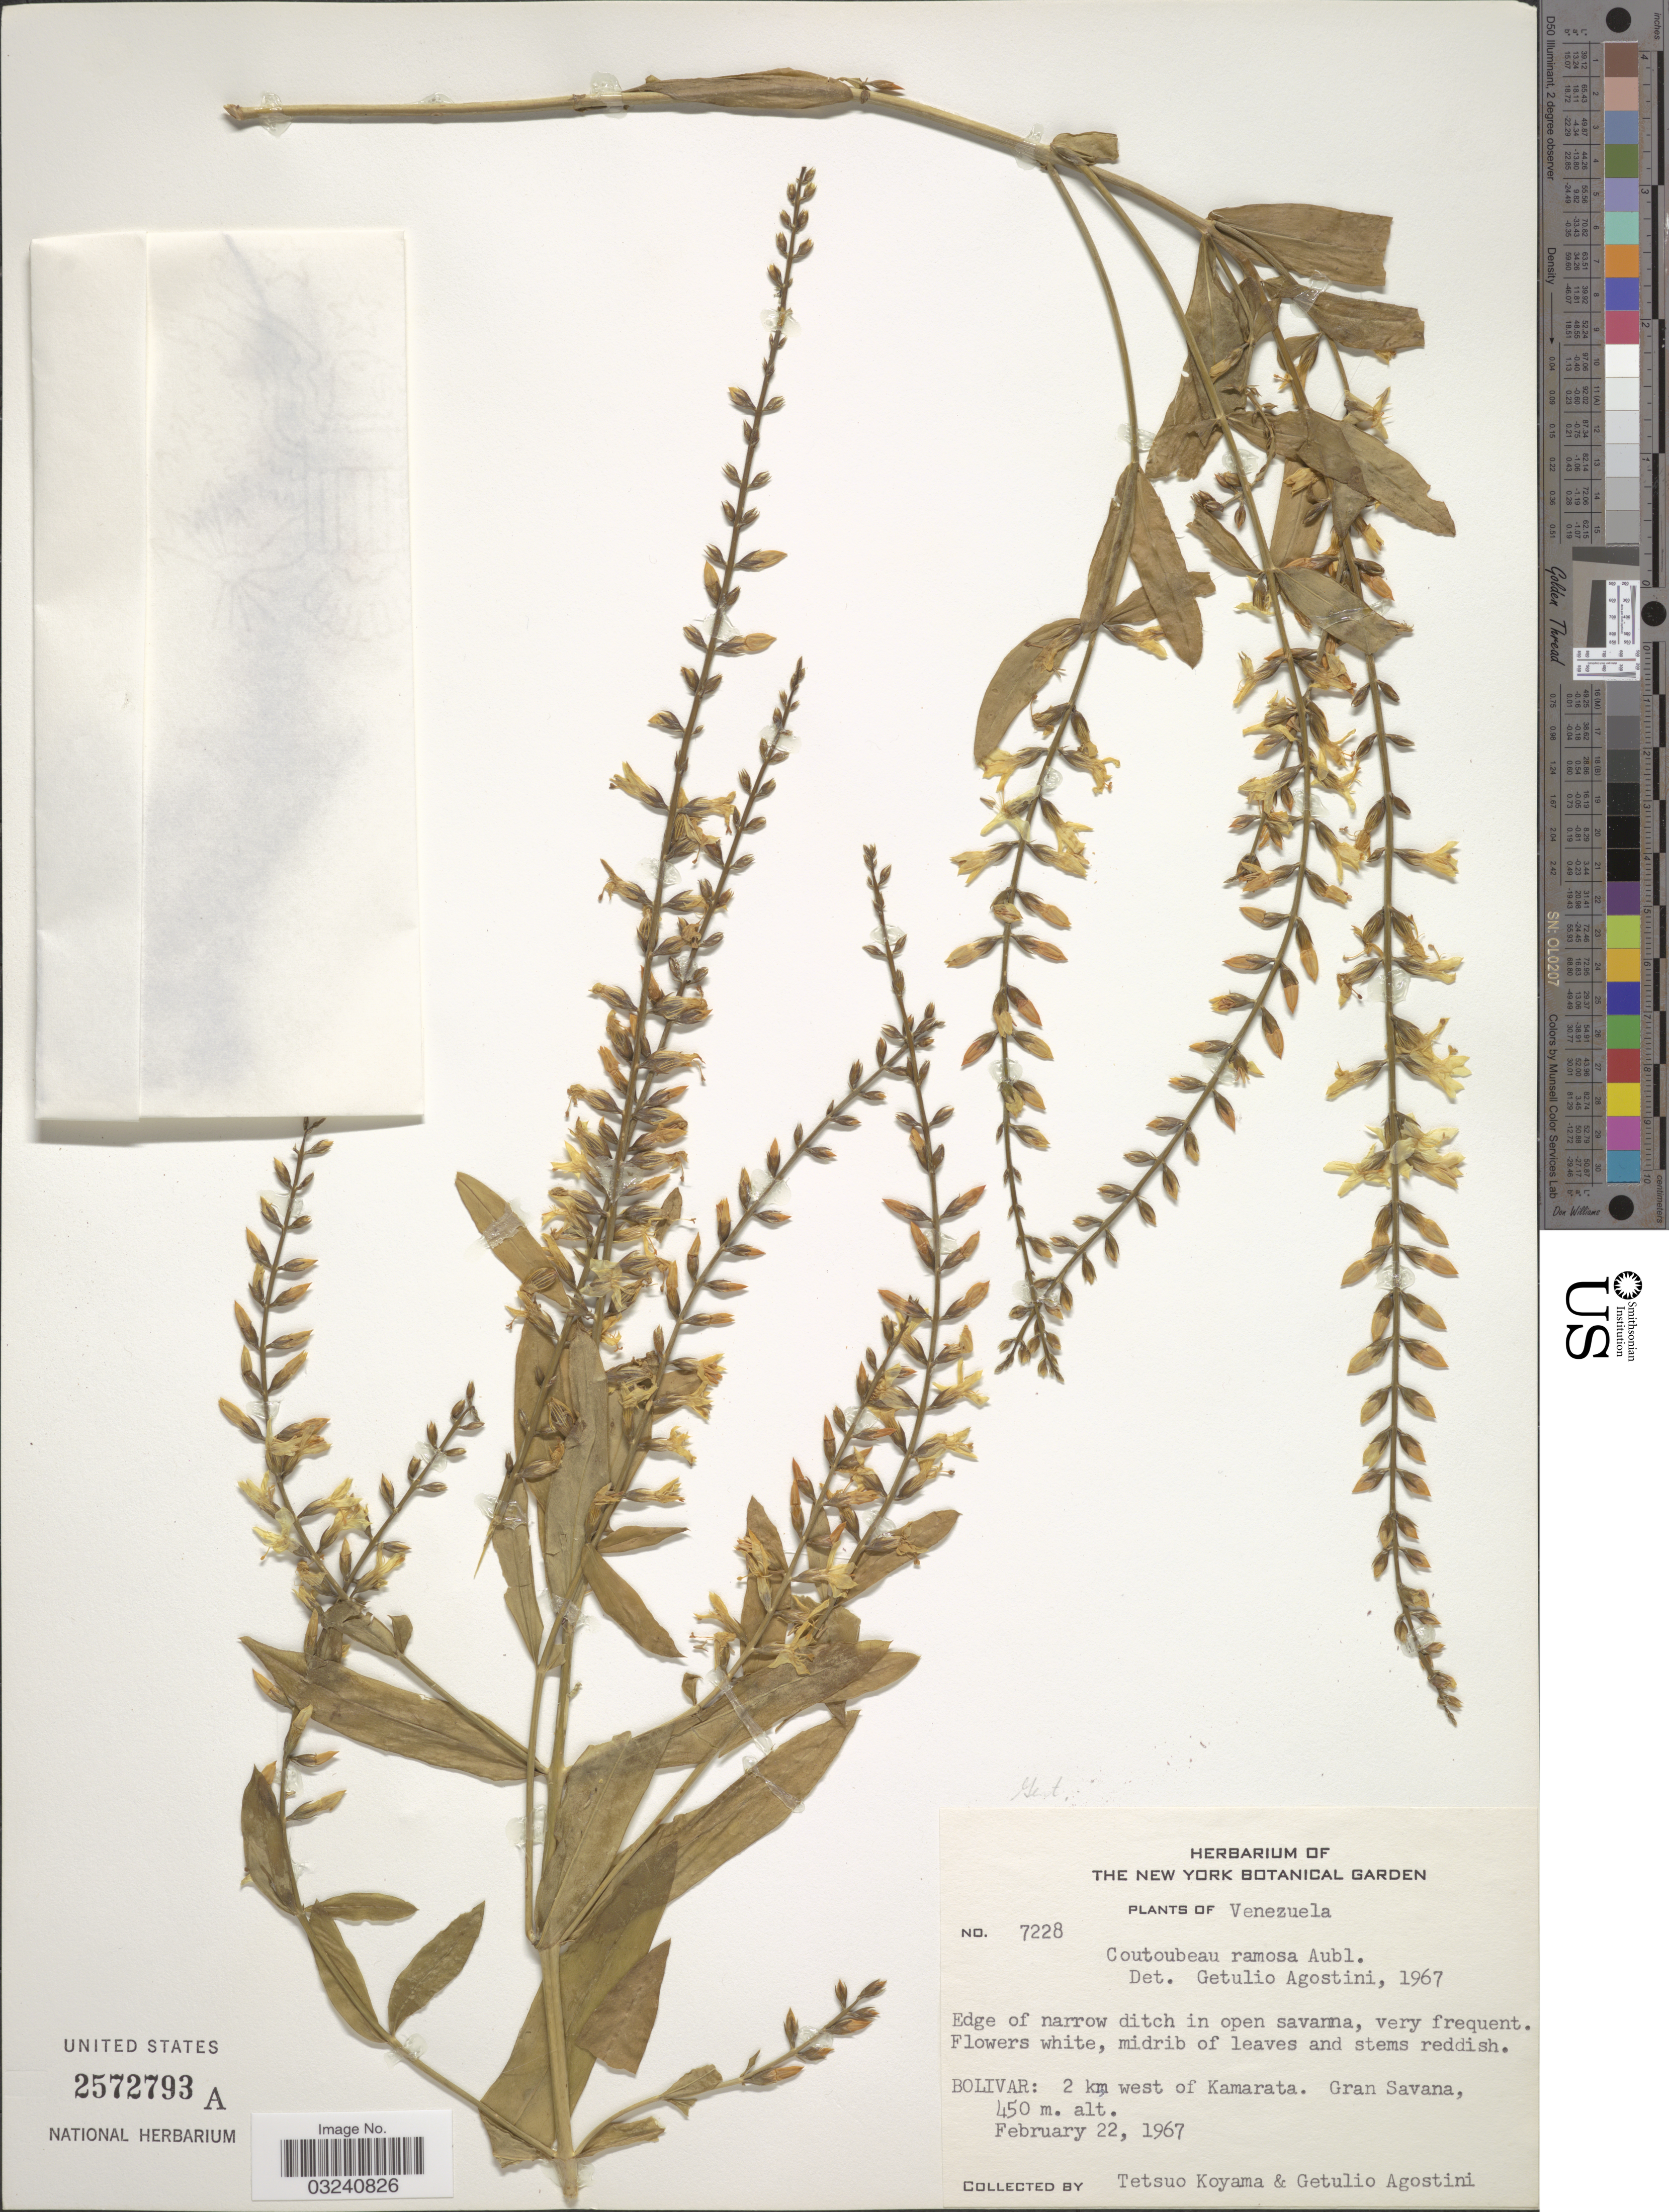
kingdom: Plantae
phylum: Tracheophyta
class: Magnoliopsida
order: Gentianales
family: Gentianaceae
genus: Coutoubea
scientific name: Coutoubea ramosa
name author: Aubl.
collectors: T. Koyama & G. Agostini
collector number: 7228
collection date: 1967-02-22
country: Venezuela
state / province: Bolivar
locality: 2 km west of Kamarata. Gran Savana.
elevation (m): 450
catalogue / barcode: US 2572793A